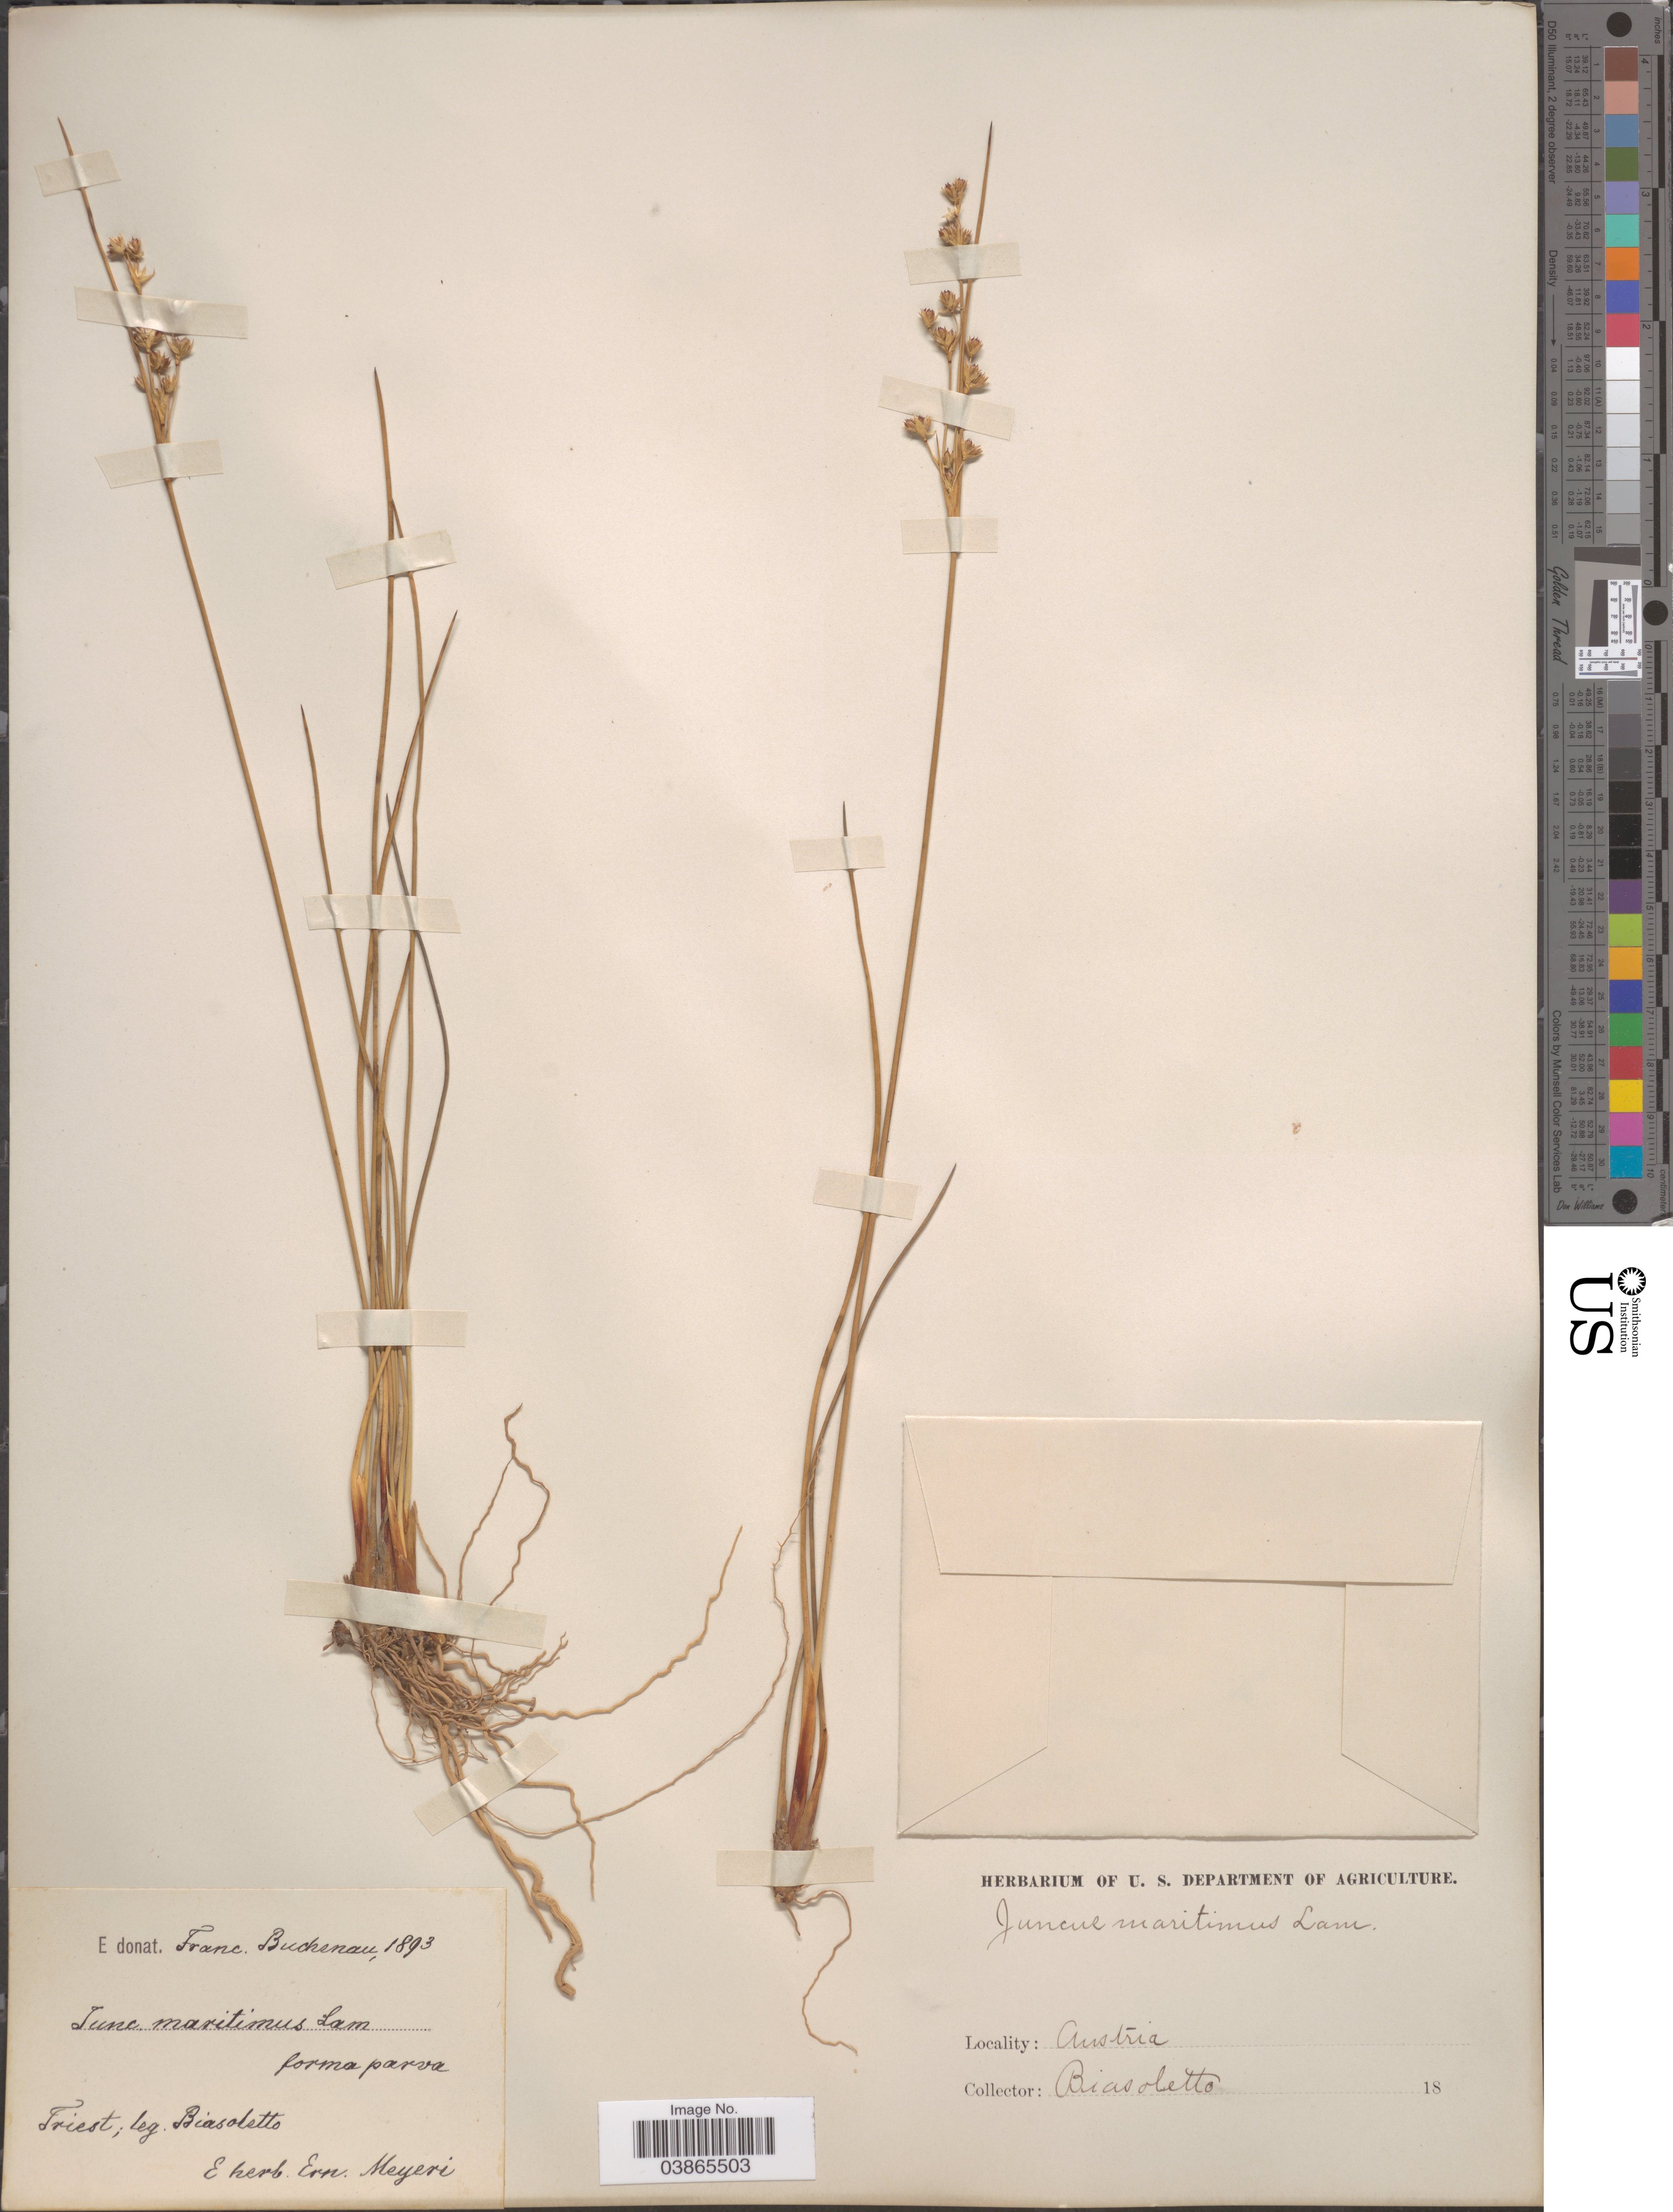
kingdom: Plantae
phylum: Tracheophyta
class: Liliopsida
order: Poales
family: Juncaceae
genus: Juncus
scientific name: Juncus maritimus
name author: Lam.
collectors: Biasoletto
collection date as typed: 18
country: Austria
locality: Triest.